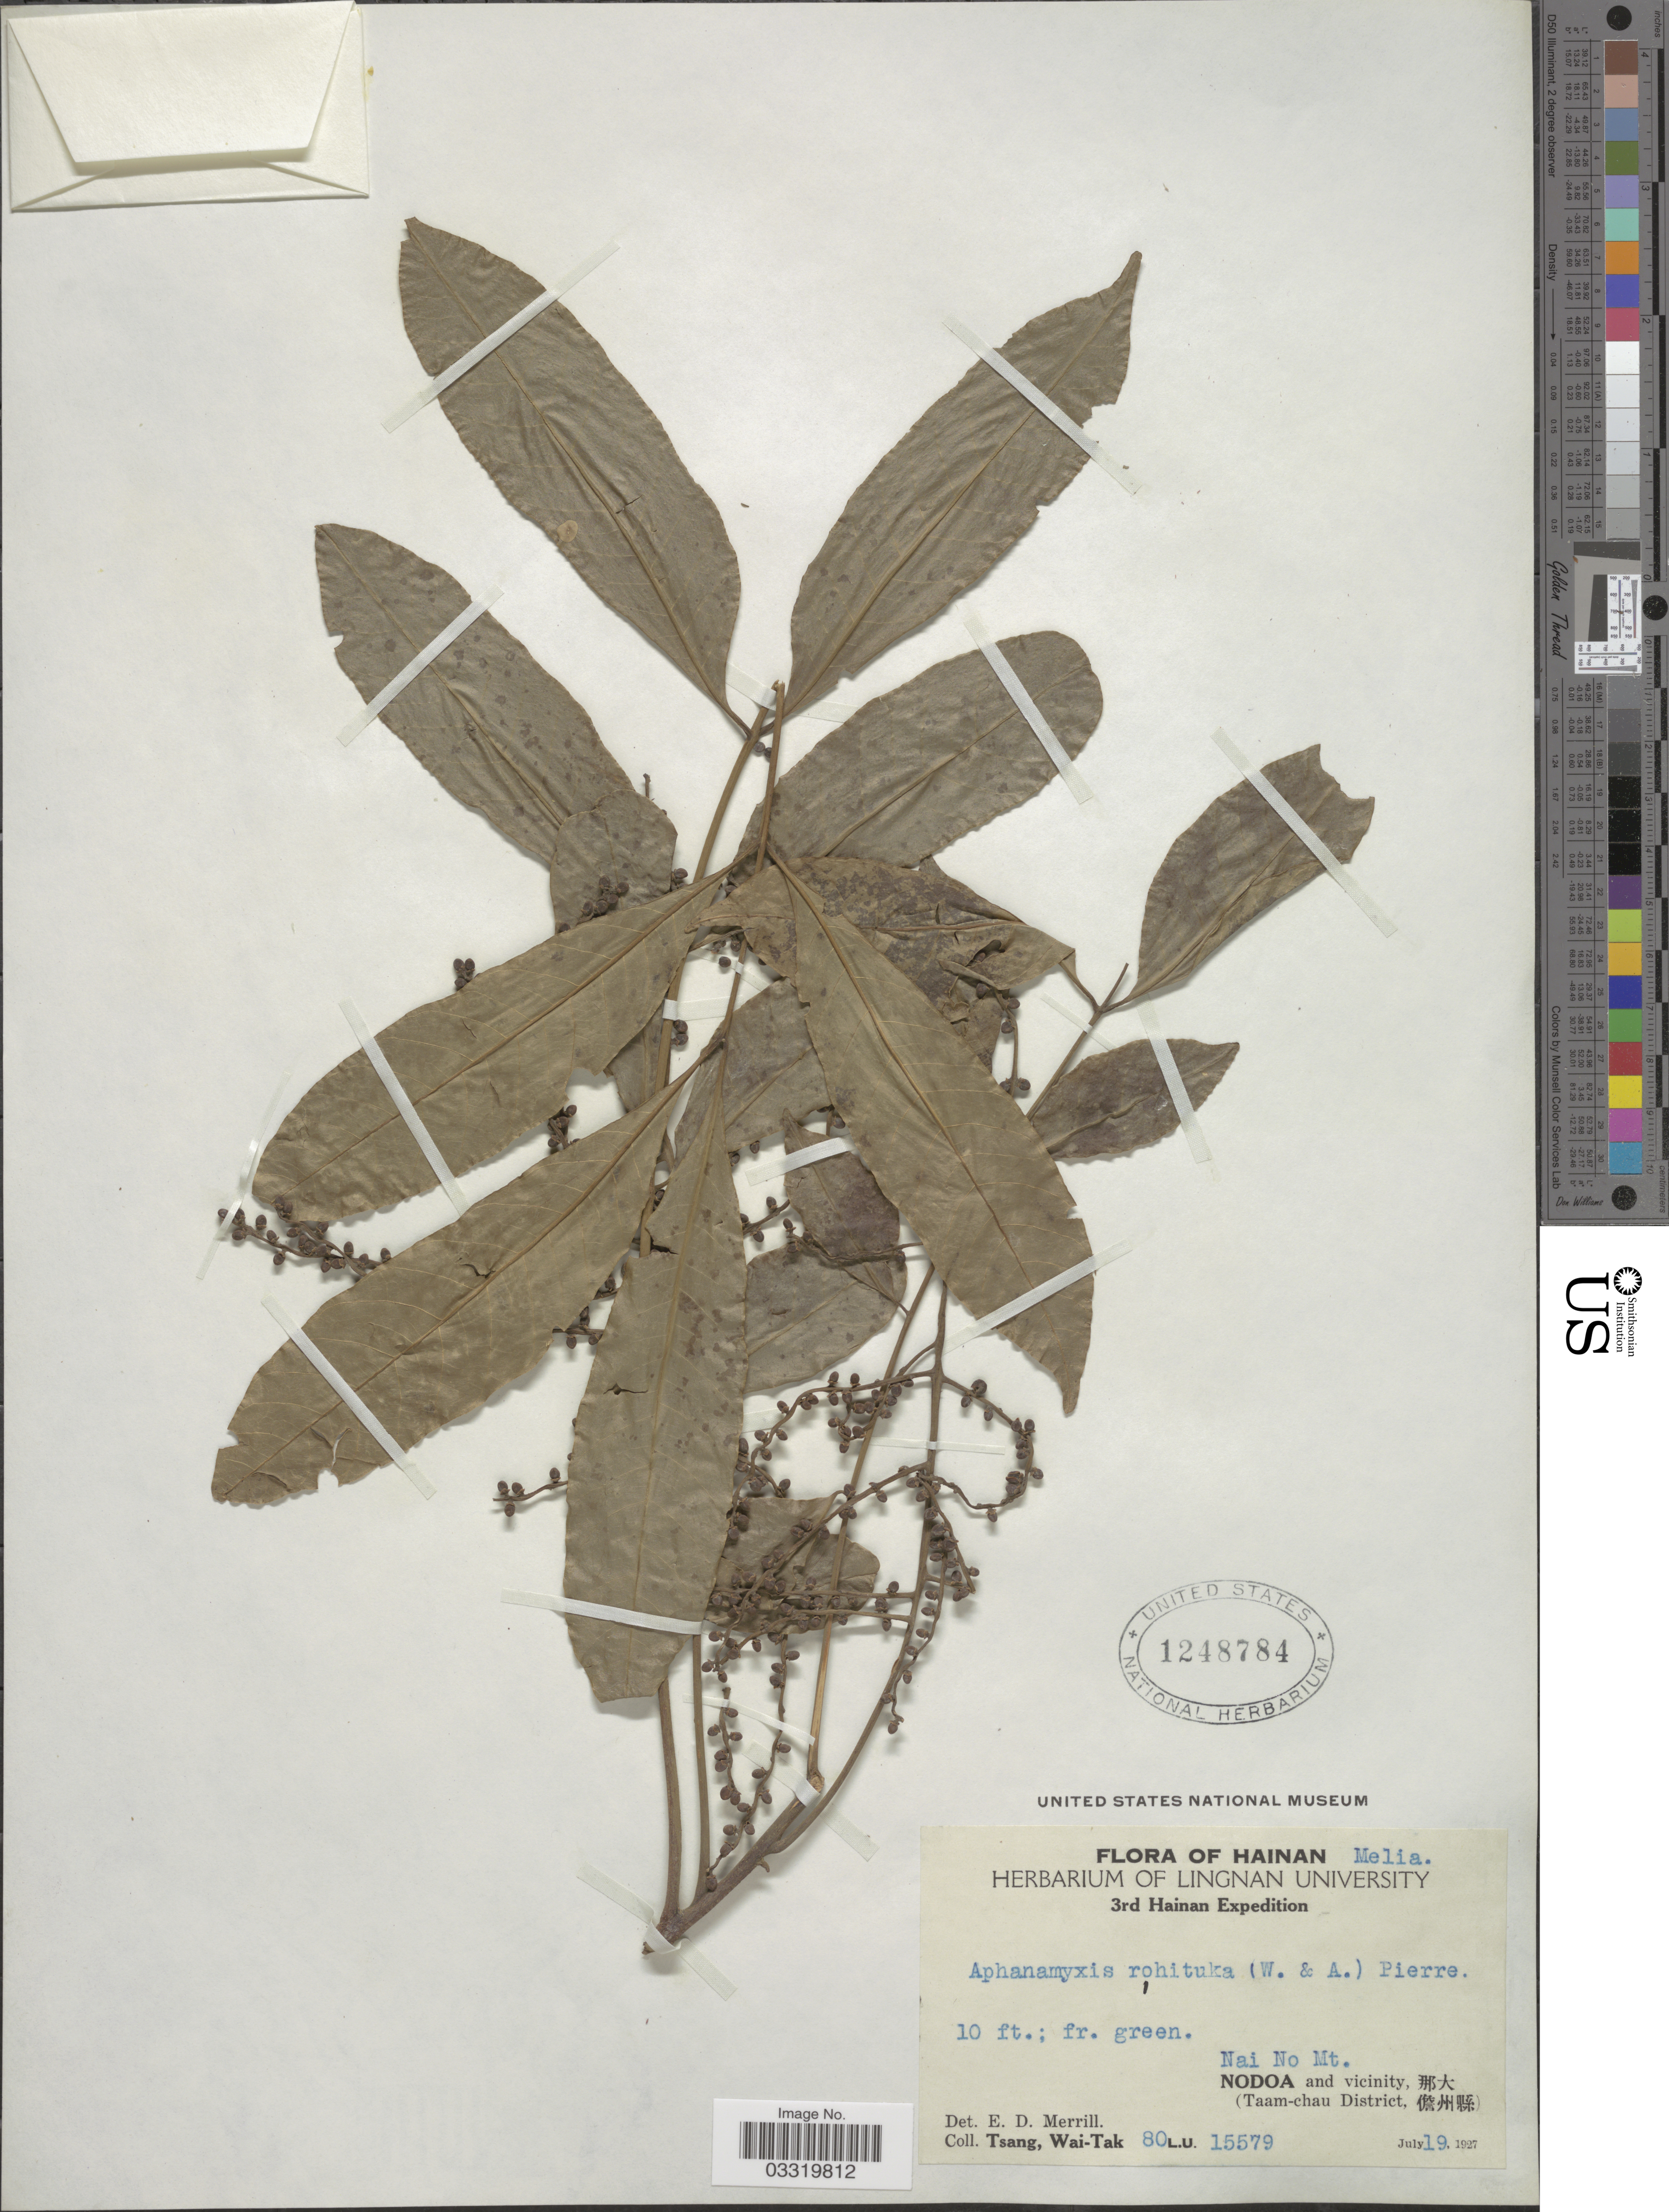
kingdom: Plantae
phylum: Tracheophyta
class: Magnoliopsida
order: Sapindales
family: Meliaceae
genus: Aphanamixis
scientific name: Aphanamixis polystachya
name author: (Wall.) R. Parker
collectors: W. T. Tsang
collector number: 80/L.U.15579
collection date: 1927-07-19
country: China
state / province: Hainan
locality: Mt., Nodoa and vicinity, (Taam-chau District.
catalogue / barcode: US 1248784